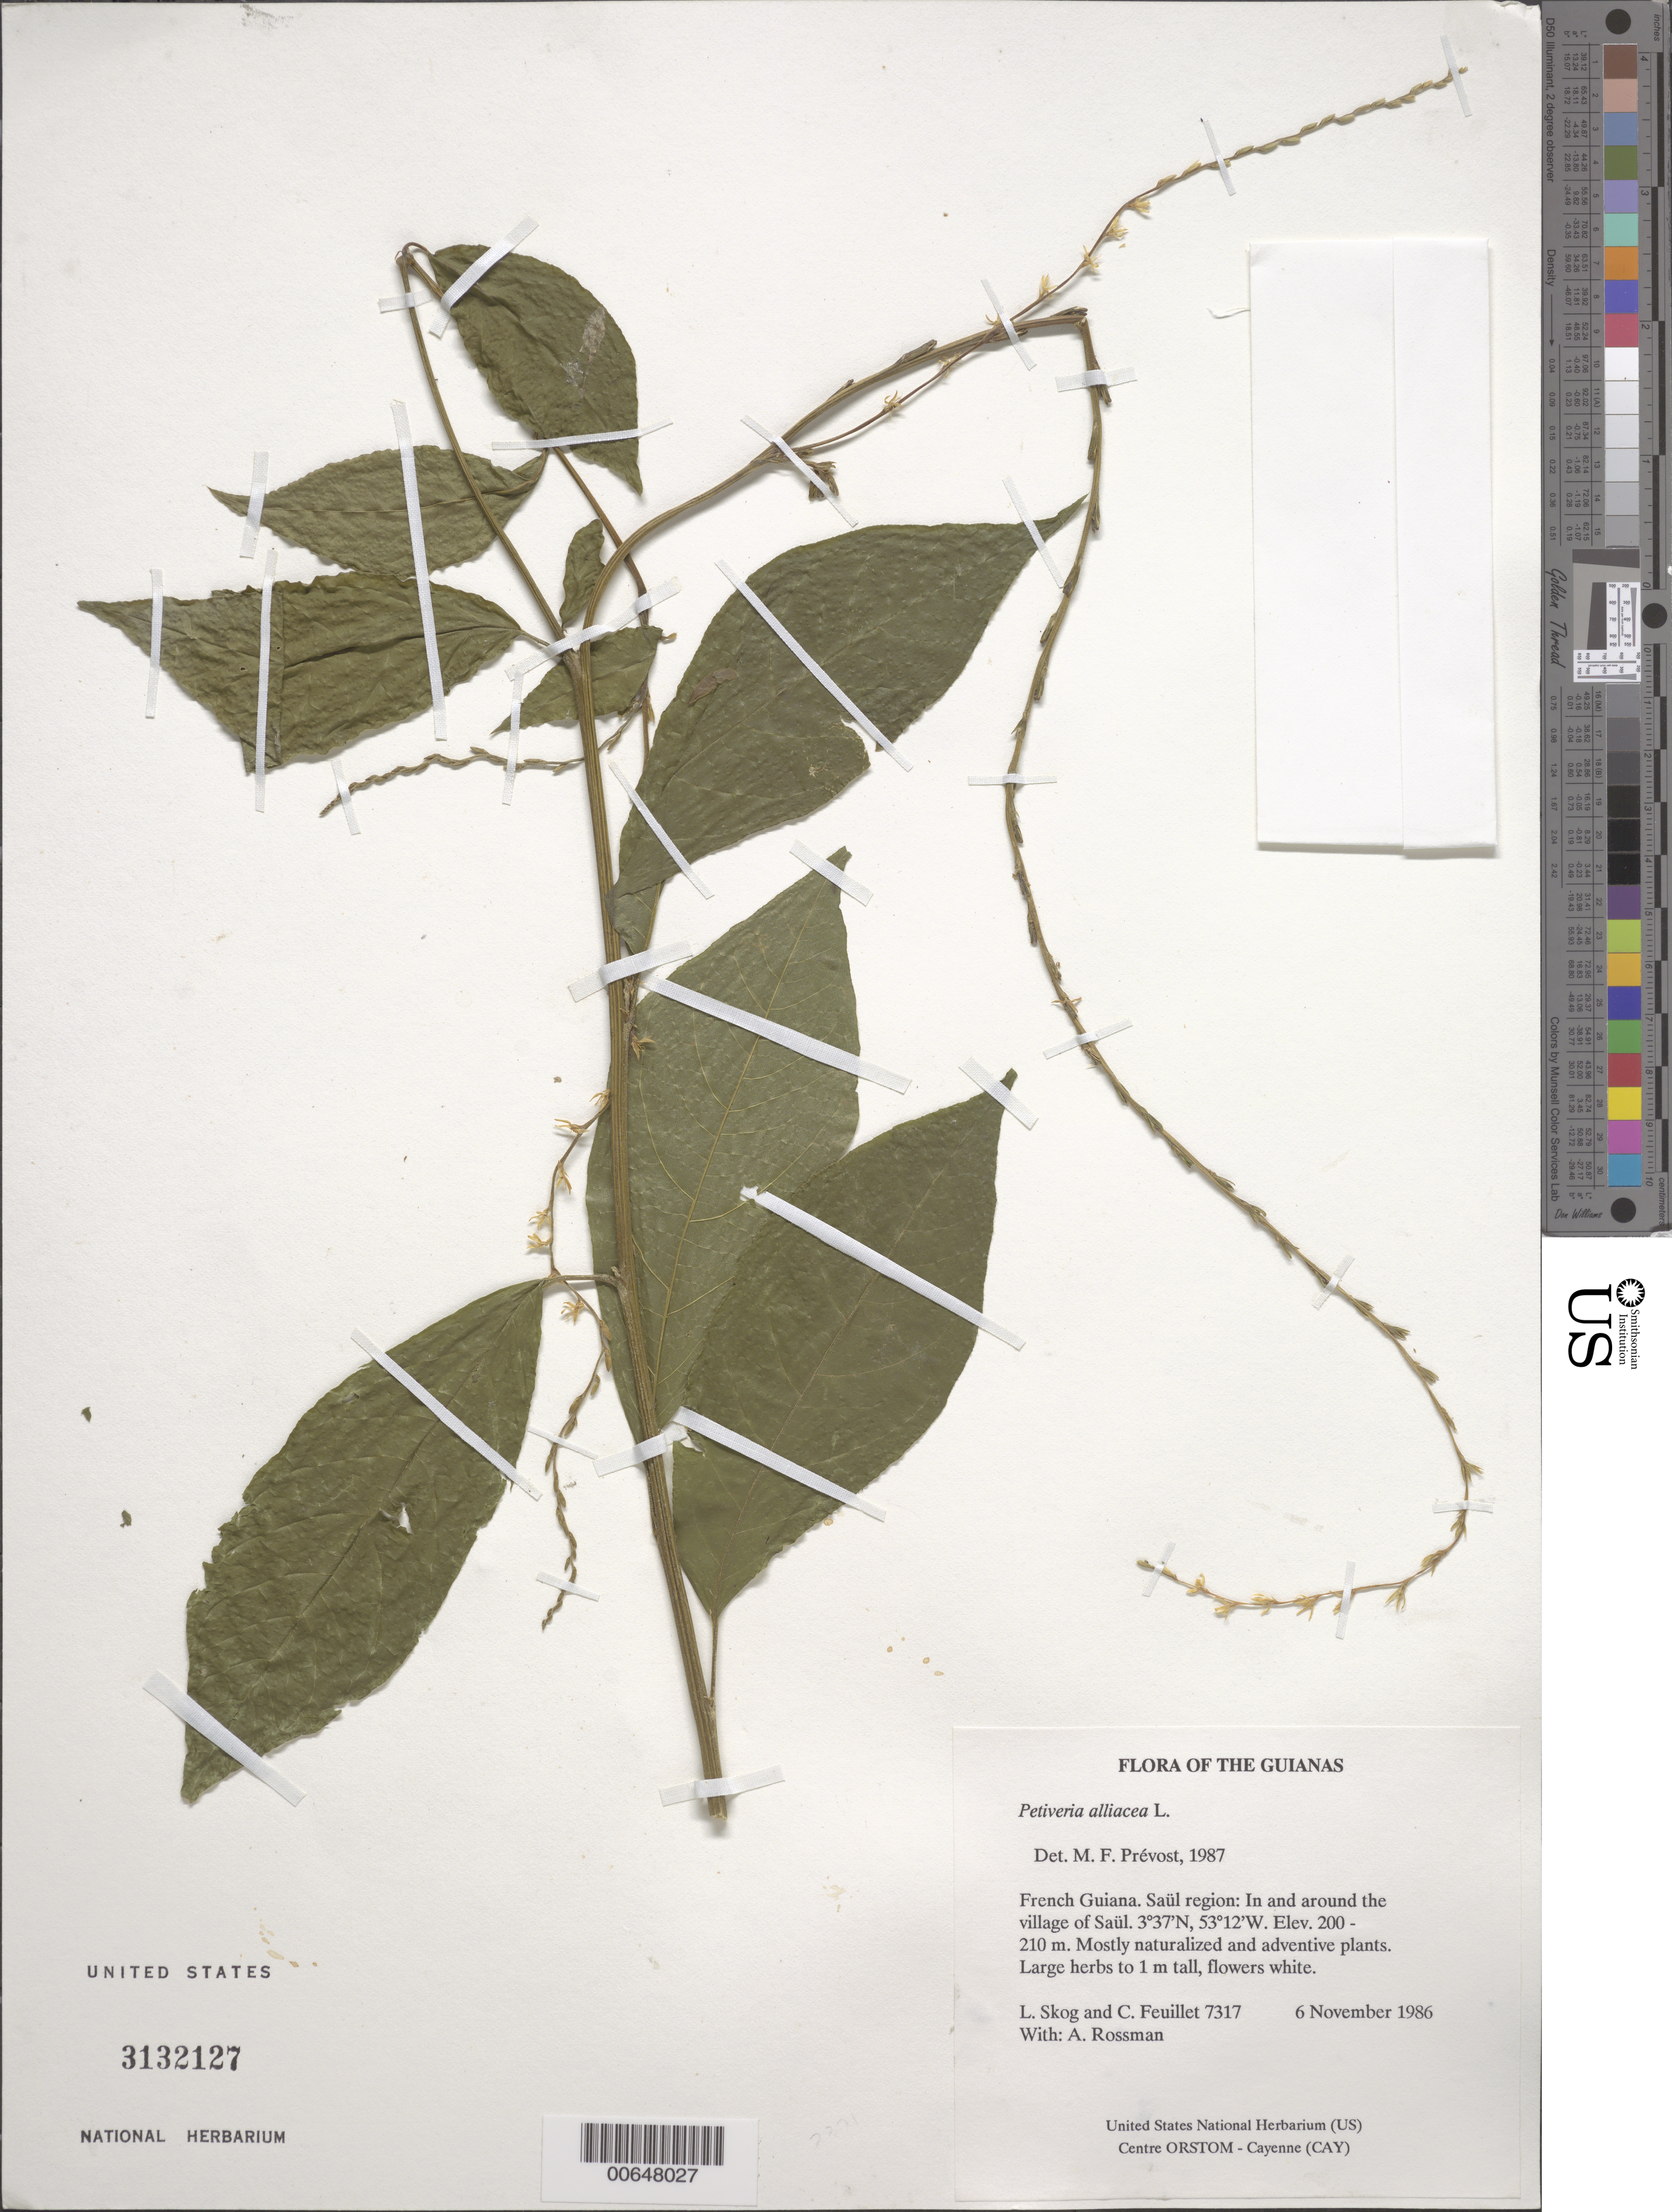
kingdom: Plantae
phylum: Tracheophyta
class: Magnoliopsida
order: Caryophyllales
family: Phytolaccaceae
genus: Petiveria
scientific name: Petiveria alliacea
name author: L.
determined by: DeFilipps, R. A.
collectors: L. E. Skog, C. Feuillet & A. Rossman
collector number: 7317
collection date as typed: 6 November 1986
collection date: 1986-11-06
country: French Guiana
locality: Saül. In and around the village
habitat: Mostly naturalized and adventive plants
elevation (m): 200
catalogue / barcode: US 3132127